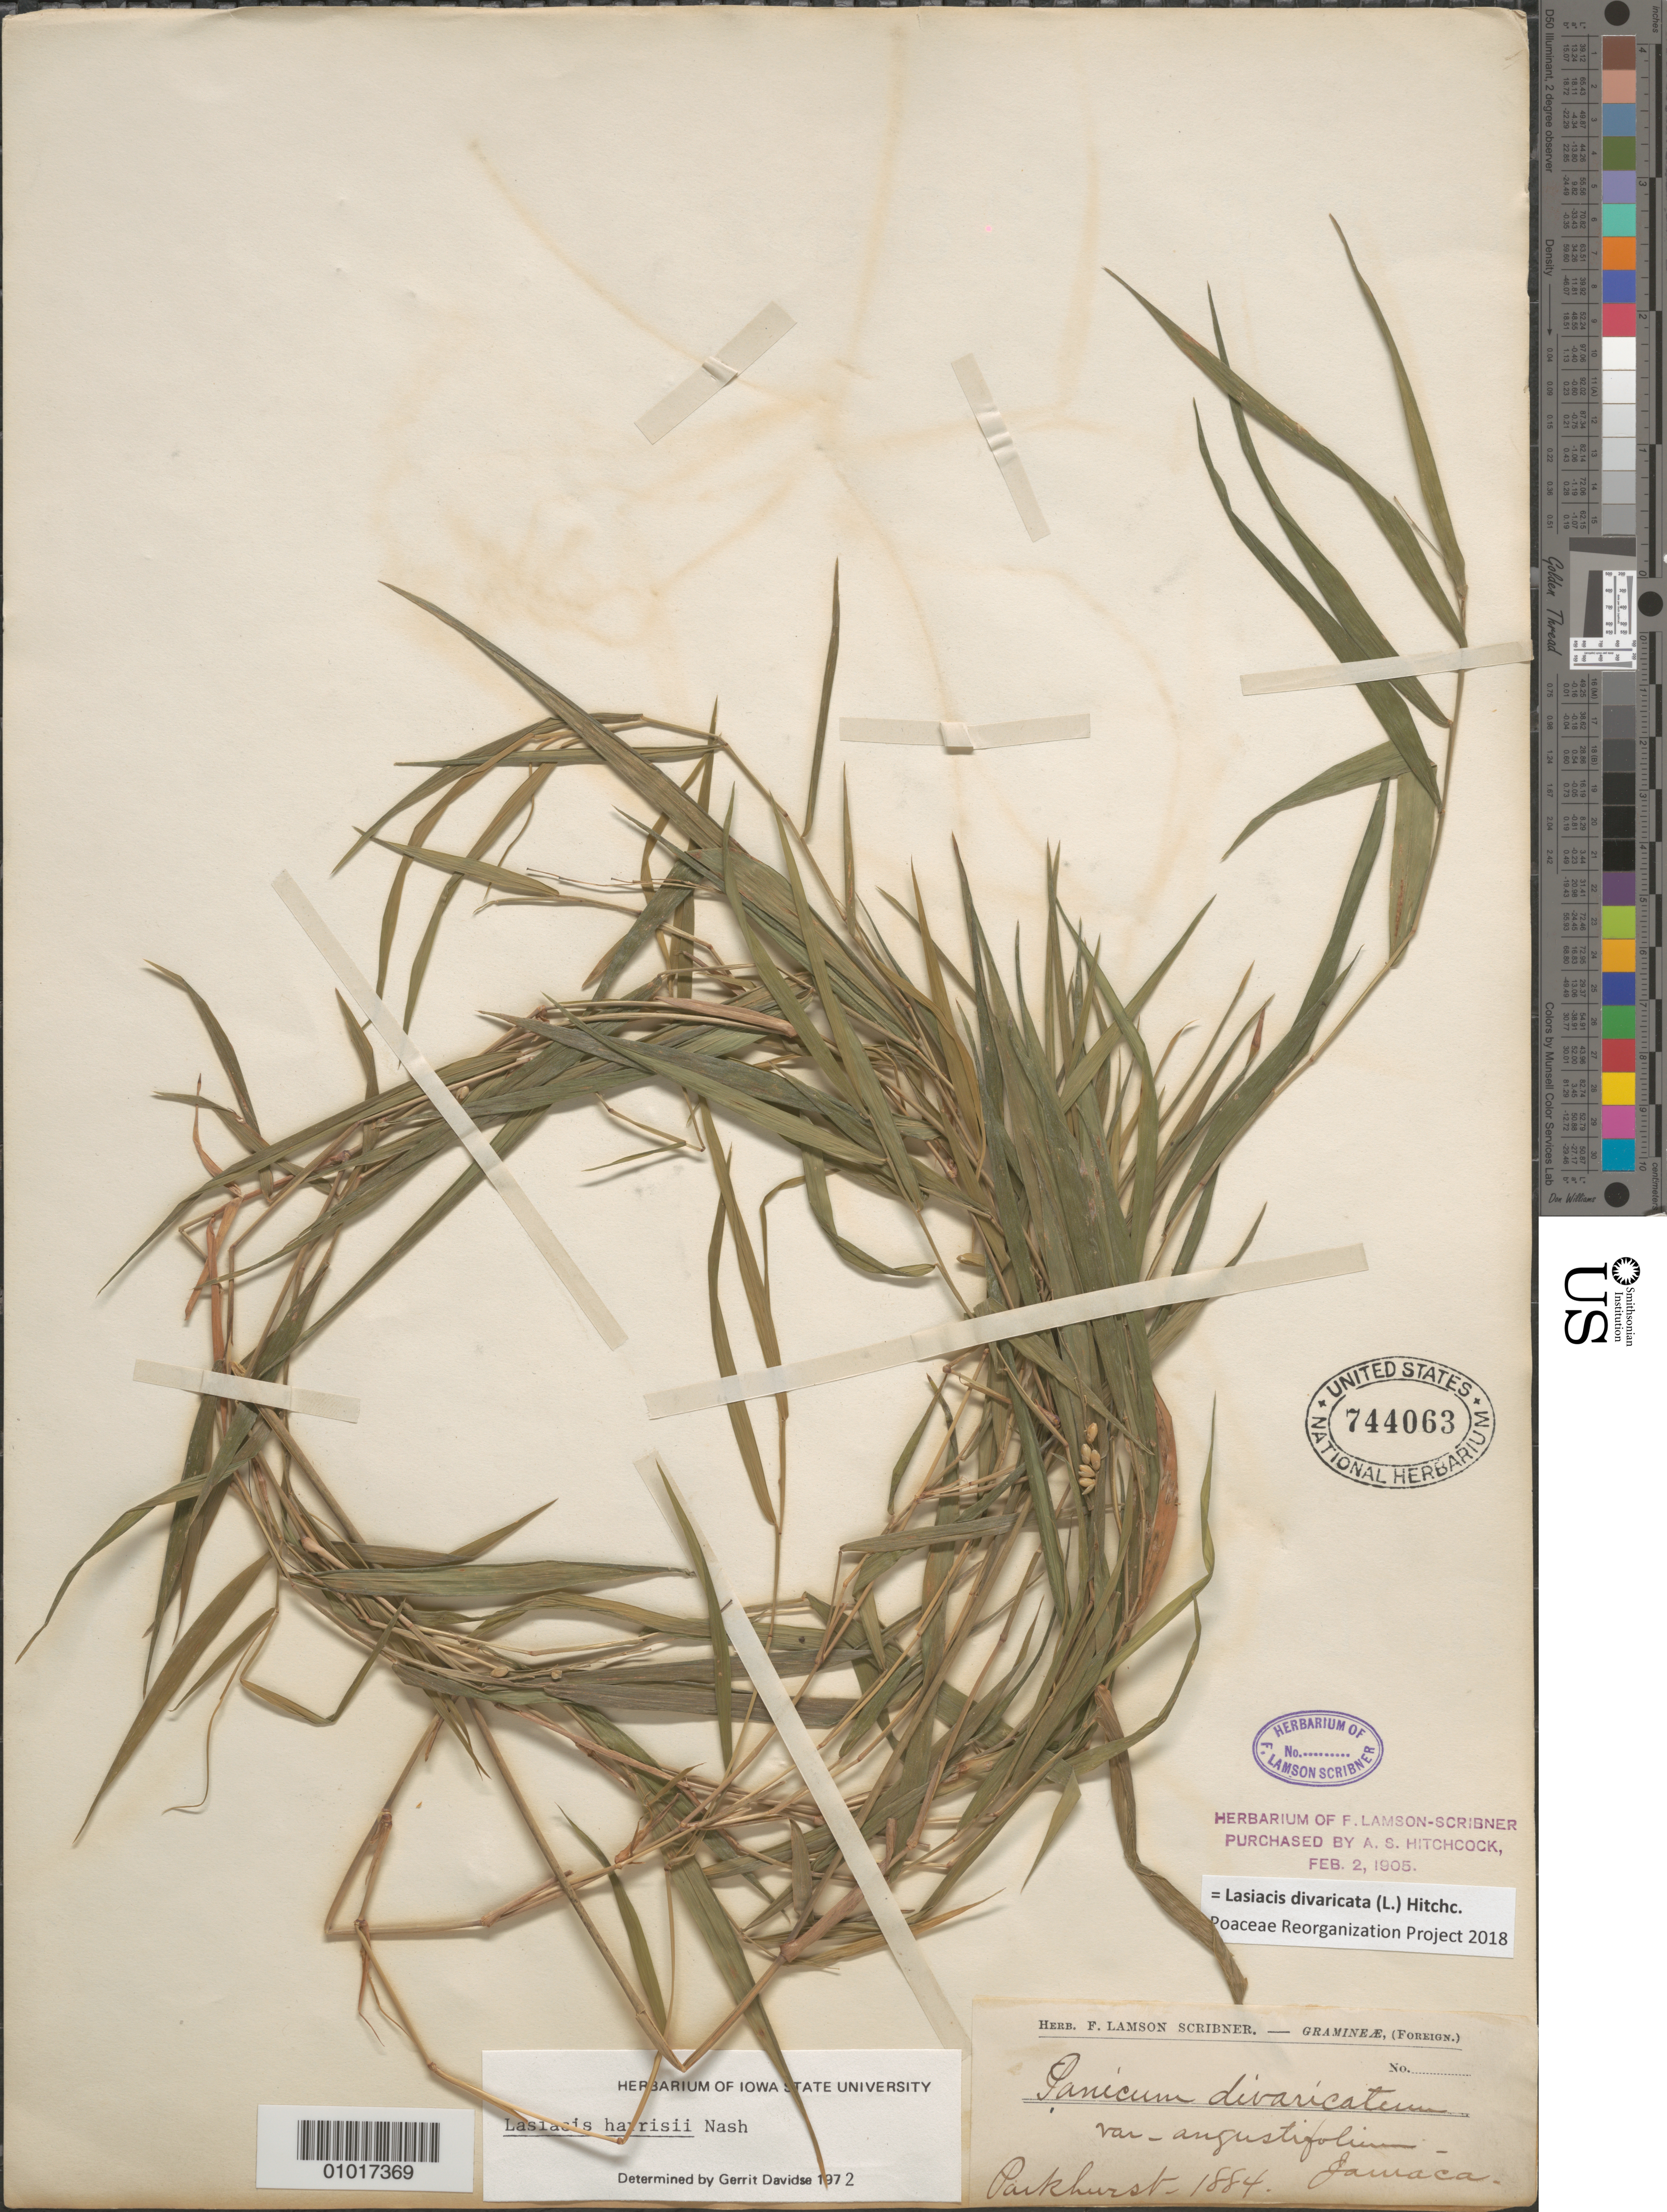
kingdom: Plantae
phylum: Tracheophyta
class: Liliopsida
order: Poales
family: Poaceae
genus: Lasiacis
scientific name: Lasiacis harrisii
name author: Nash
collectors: -. Parkhurst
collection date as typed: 01 Jan 1884 to 31 Dec 1884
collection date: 1884-01-01/1884-12-31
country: Jamaica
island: Jamaica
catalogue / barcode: US 744063